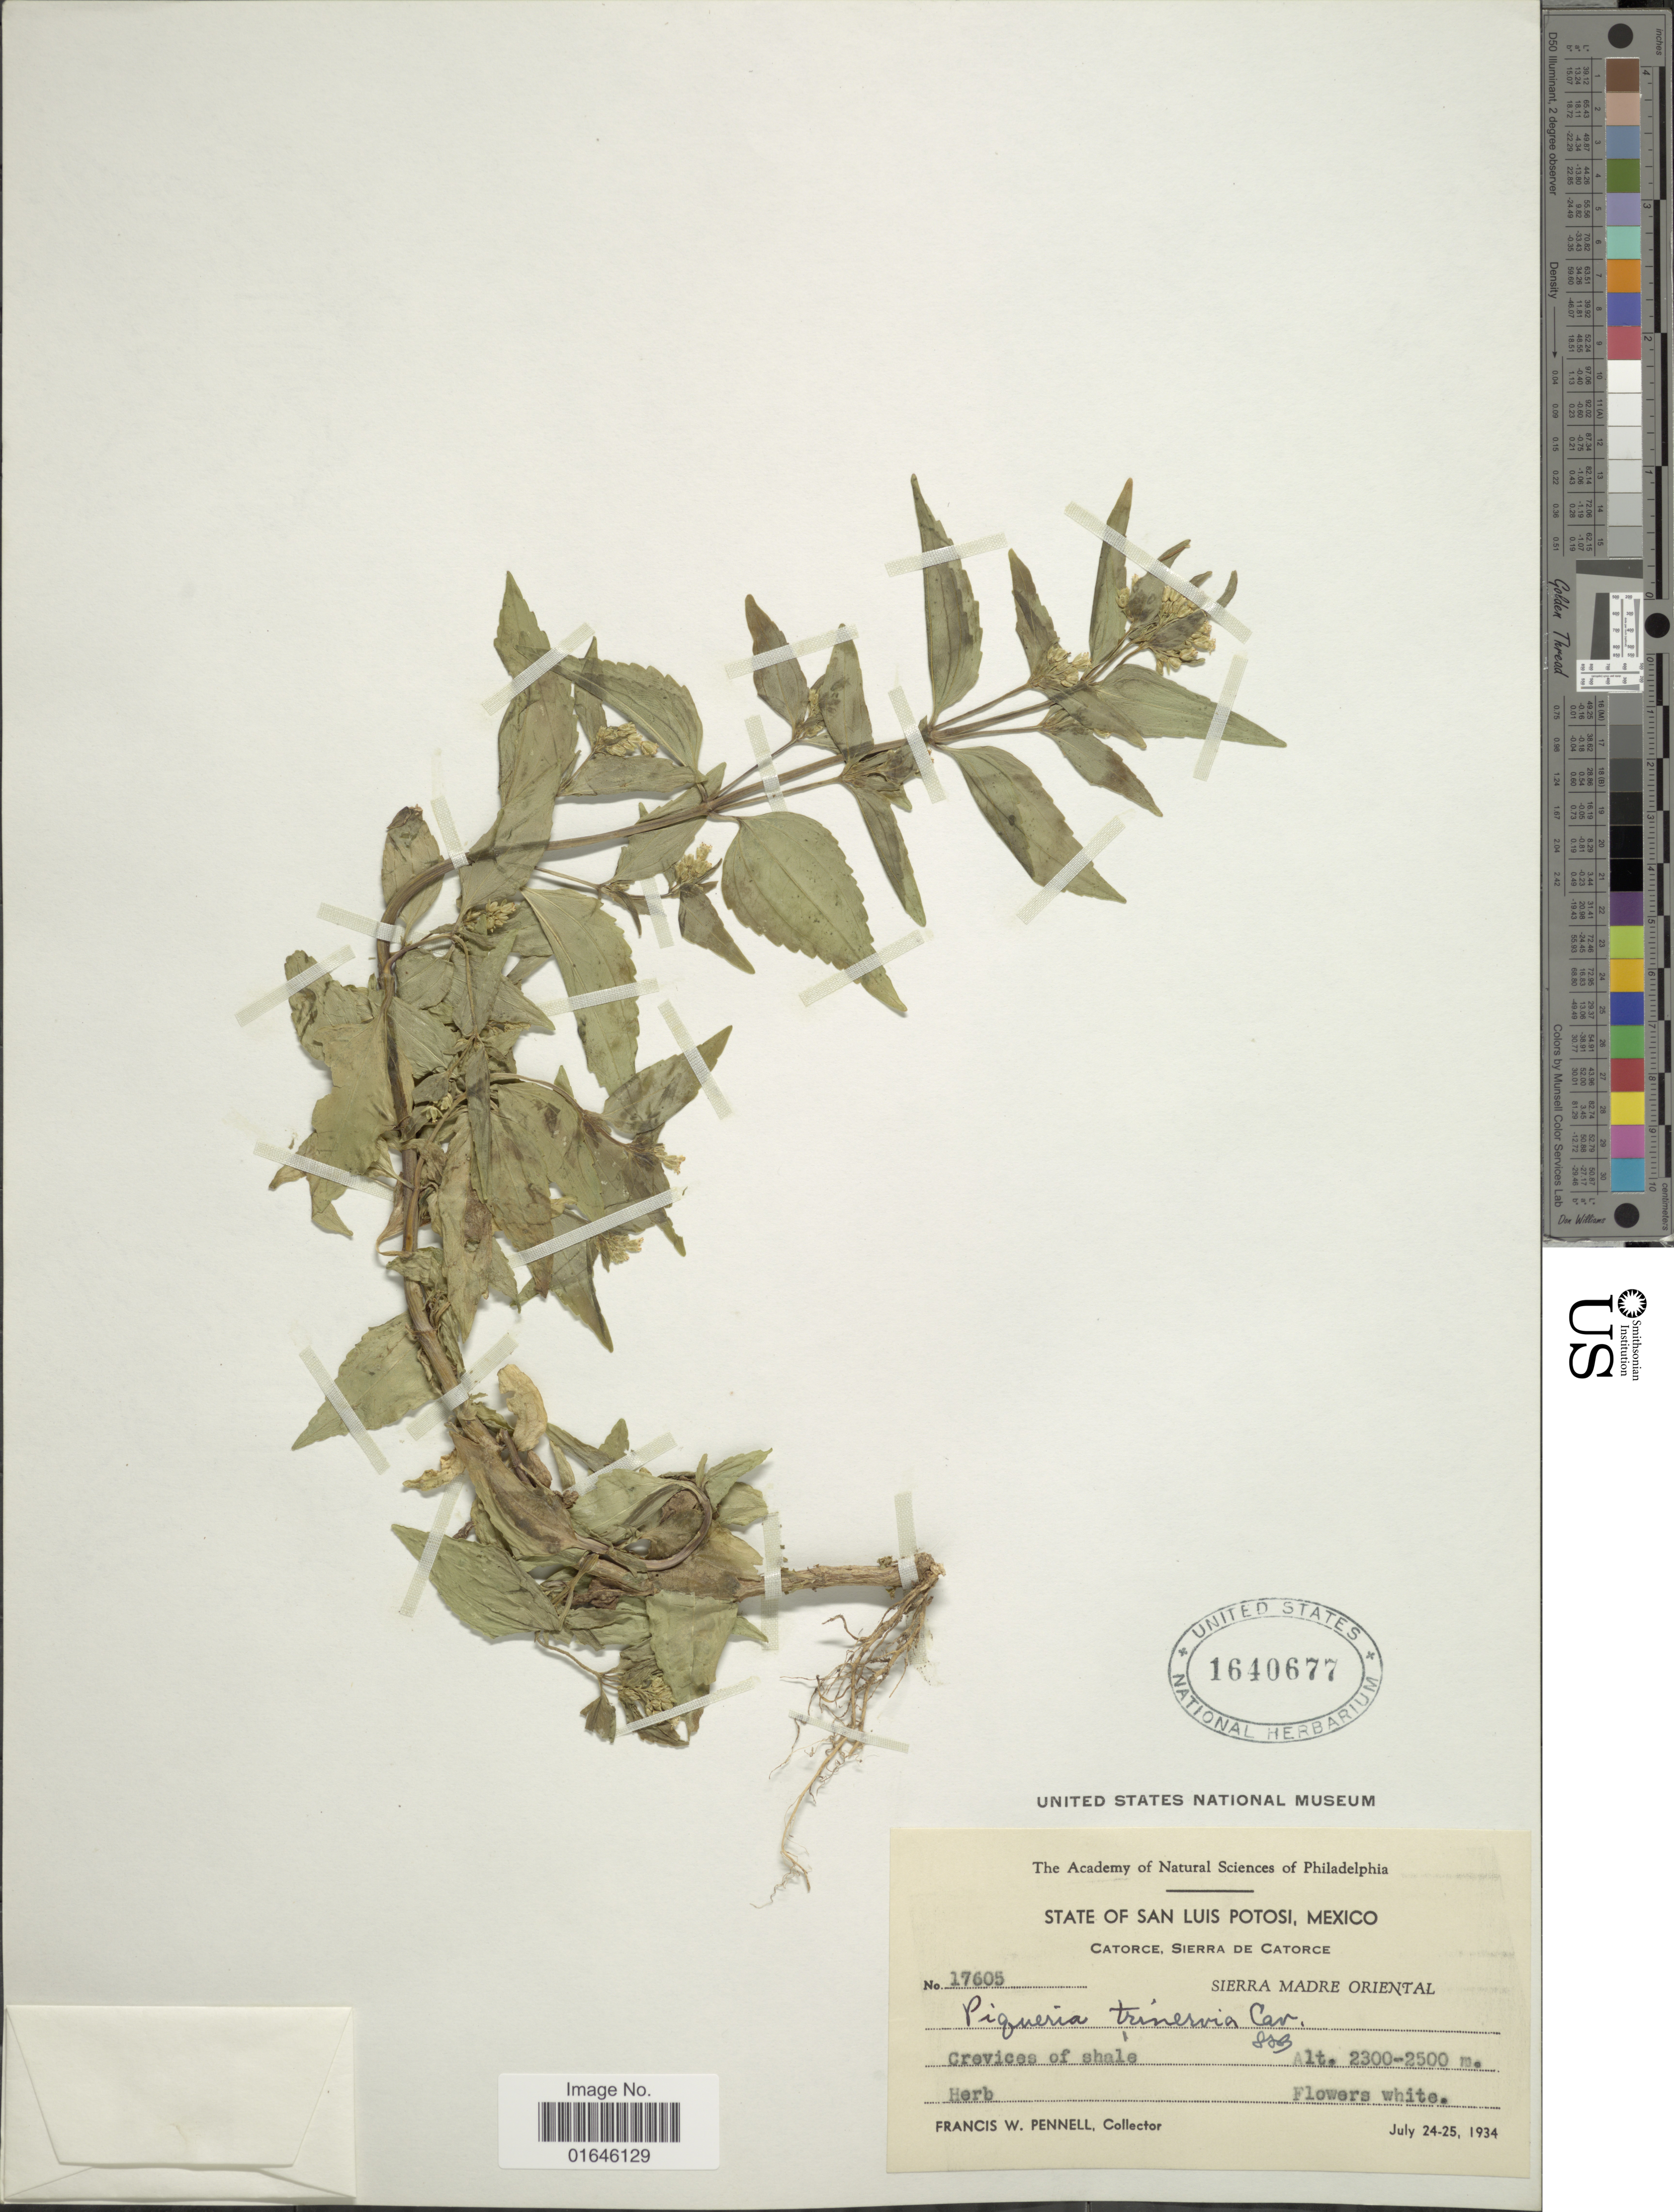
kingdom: Plantae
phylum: Tracheophyta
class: Magnoliopsida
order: Asterales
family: Asteraceae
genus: Piqueria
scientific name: Piqueria trinervia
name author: Cav.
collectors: F. W. Pennell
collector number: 17605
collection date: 1934-07-24/1934-07-25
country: Mexico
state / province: San Luis Potosí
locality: Catorce, Sierra de Catorce, Sierra Madre Oriental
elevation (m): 2300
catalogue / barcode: US 1640677